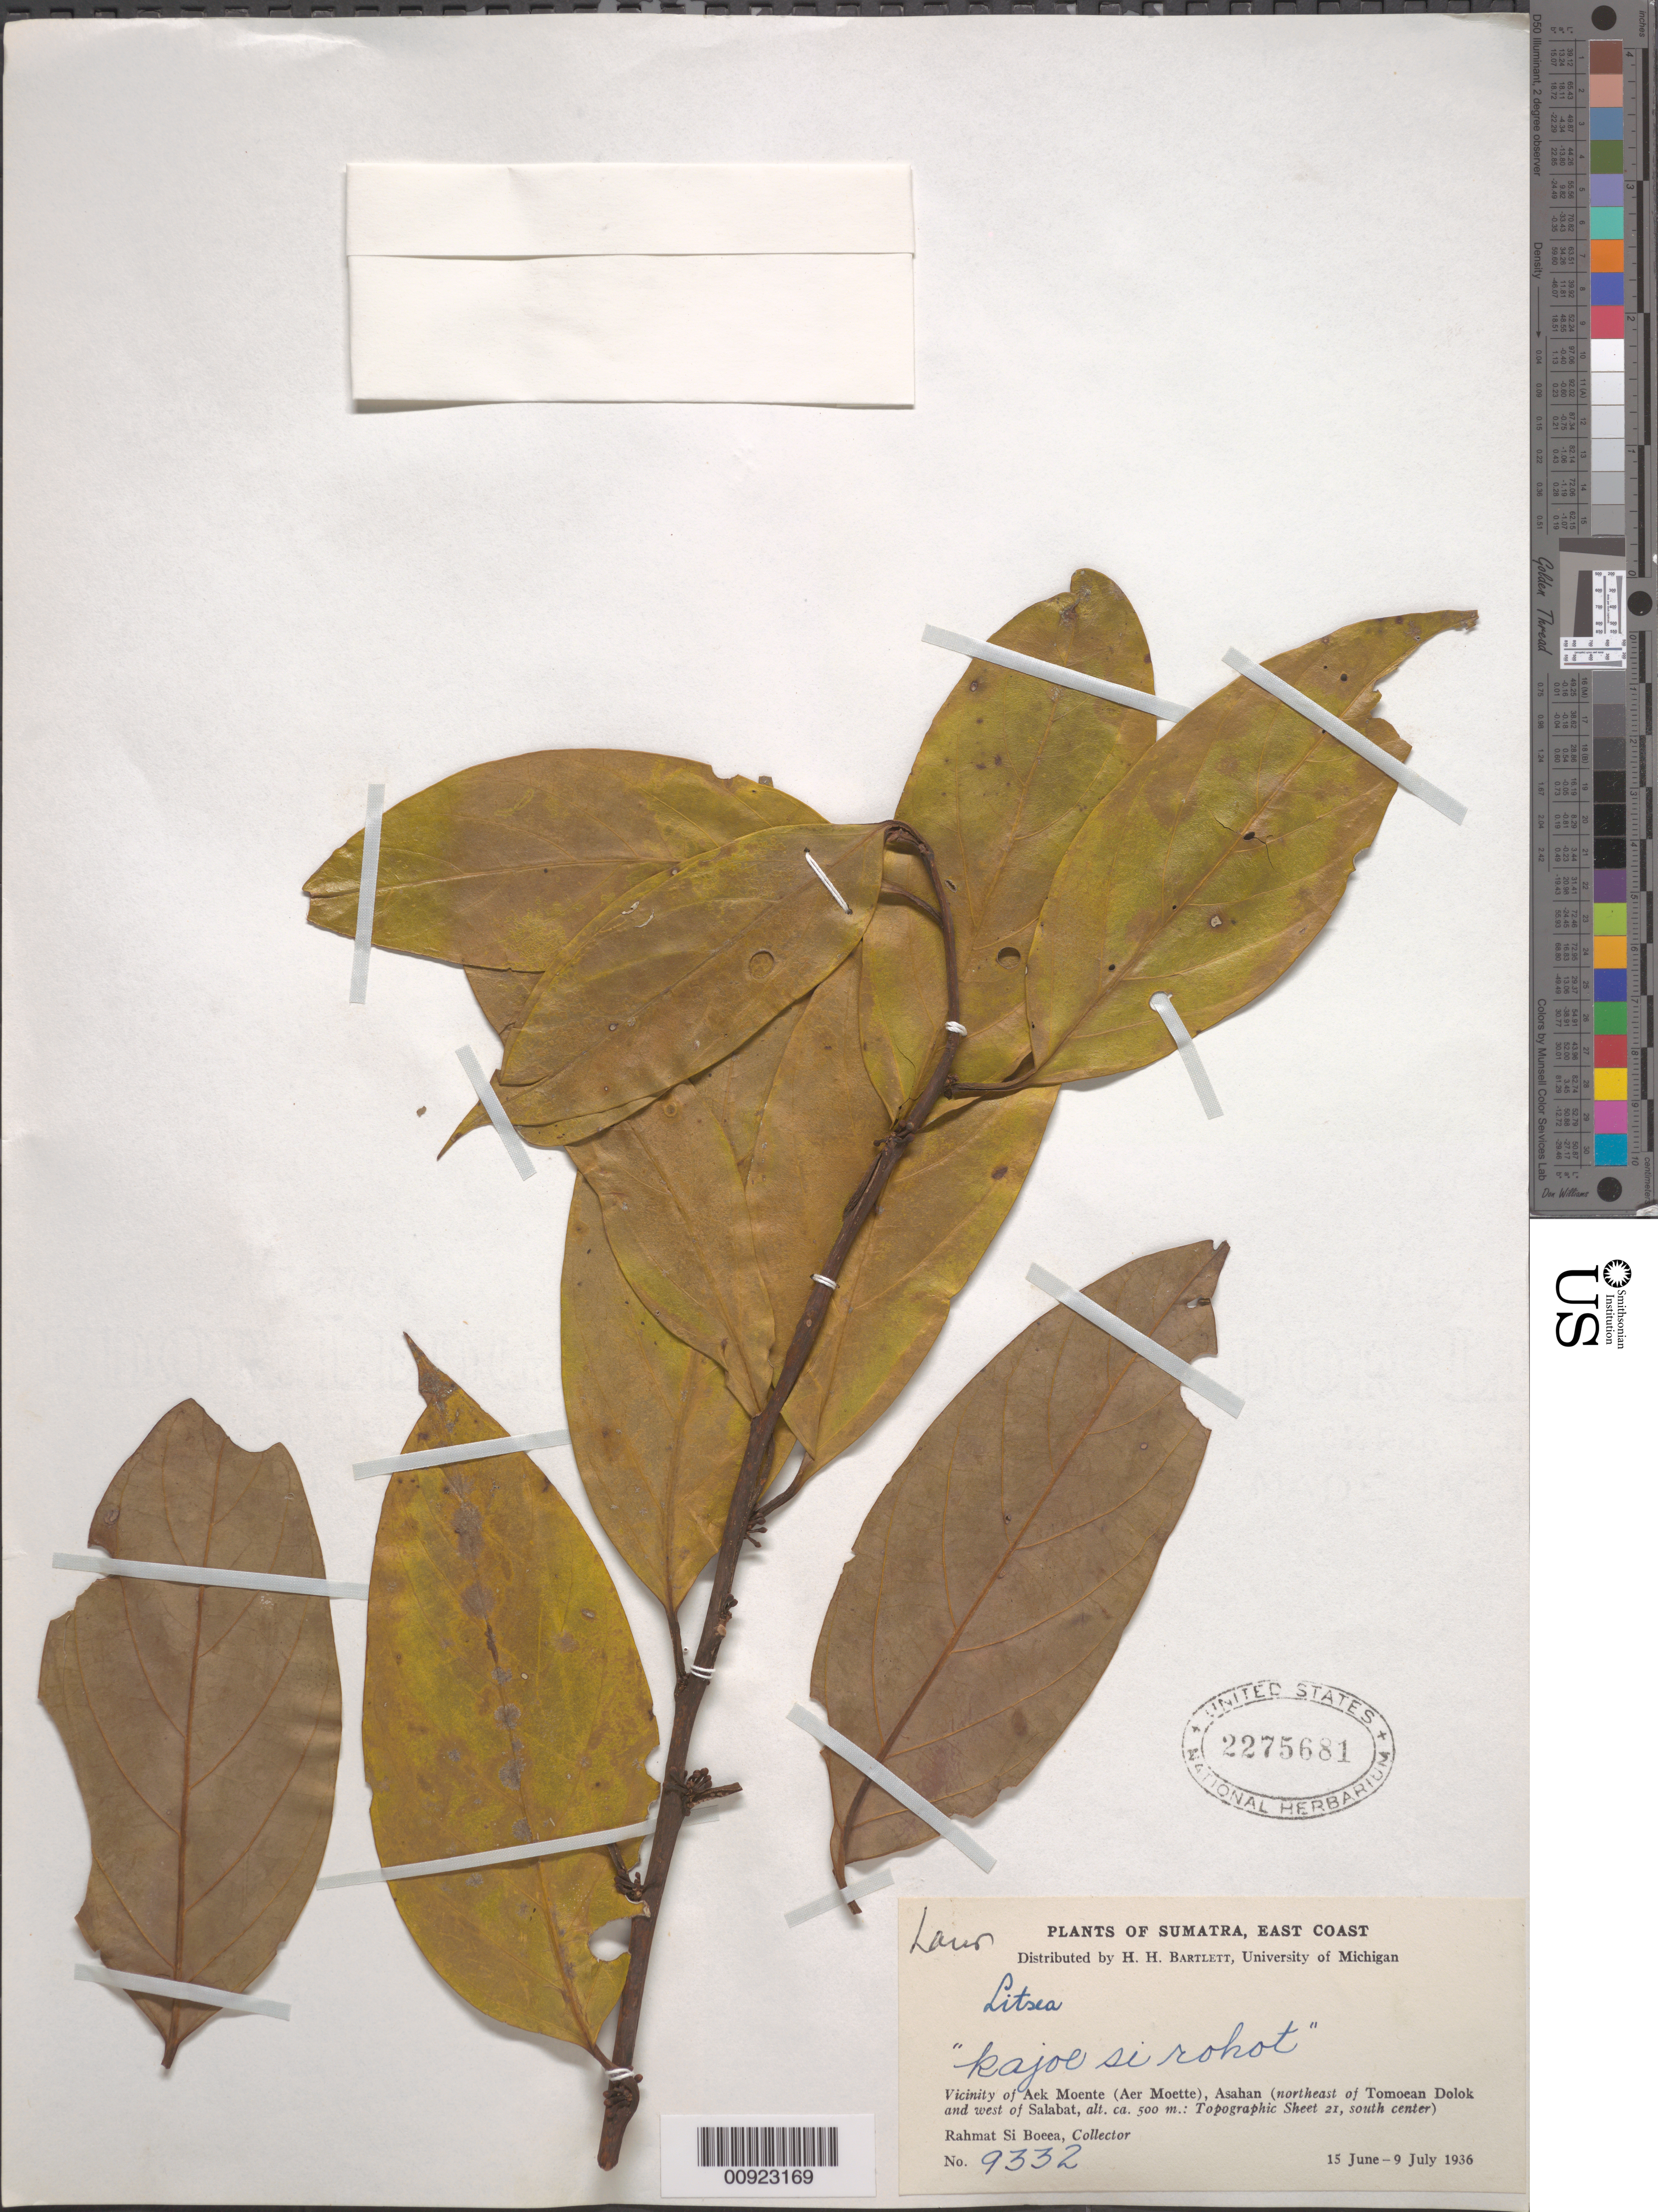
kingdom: Plantae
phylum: Tracheophyta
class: Magnoliopsida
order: Laurales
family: Lauraceae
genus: Litsea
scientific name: Litsea sp.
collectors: Rahmat Si Boeea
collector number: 9332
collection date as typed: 15 Jun 1936 to 09 Jul 1936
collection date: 1936-06-15/1936-07-09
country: Indonesia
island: Sumatra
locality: Vicinity of Aek Moente (Aer Moette), Asahan NE of Tomoean Dolok and W of Salabat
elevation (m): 500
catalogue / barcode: US 2275681